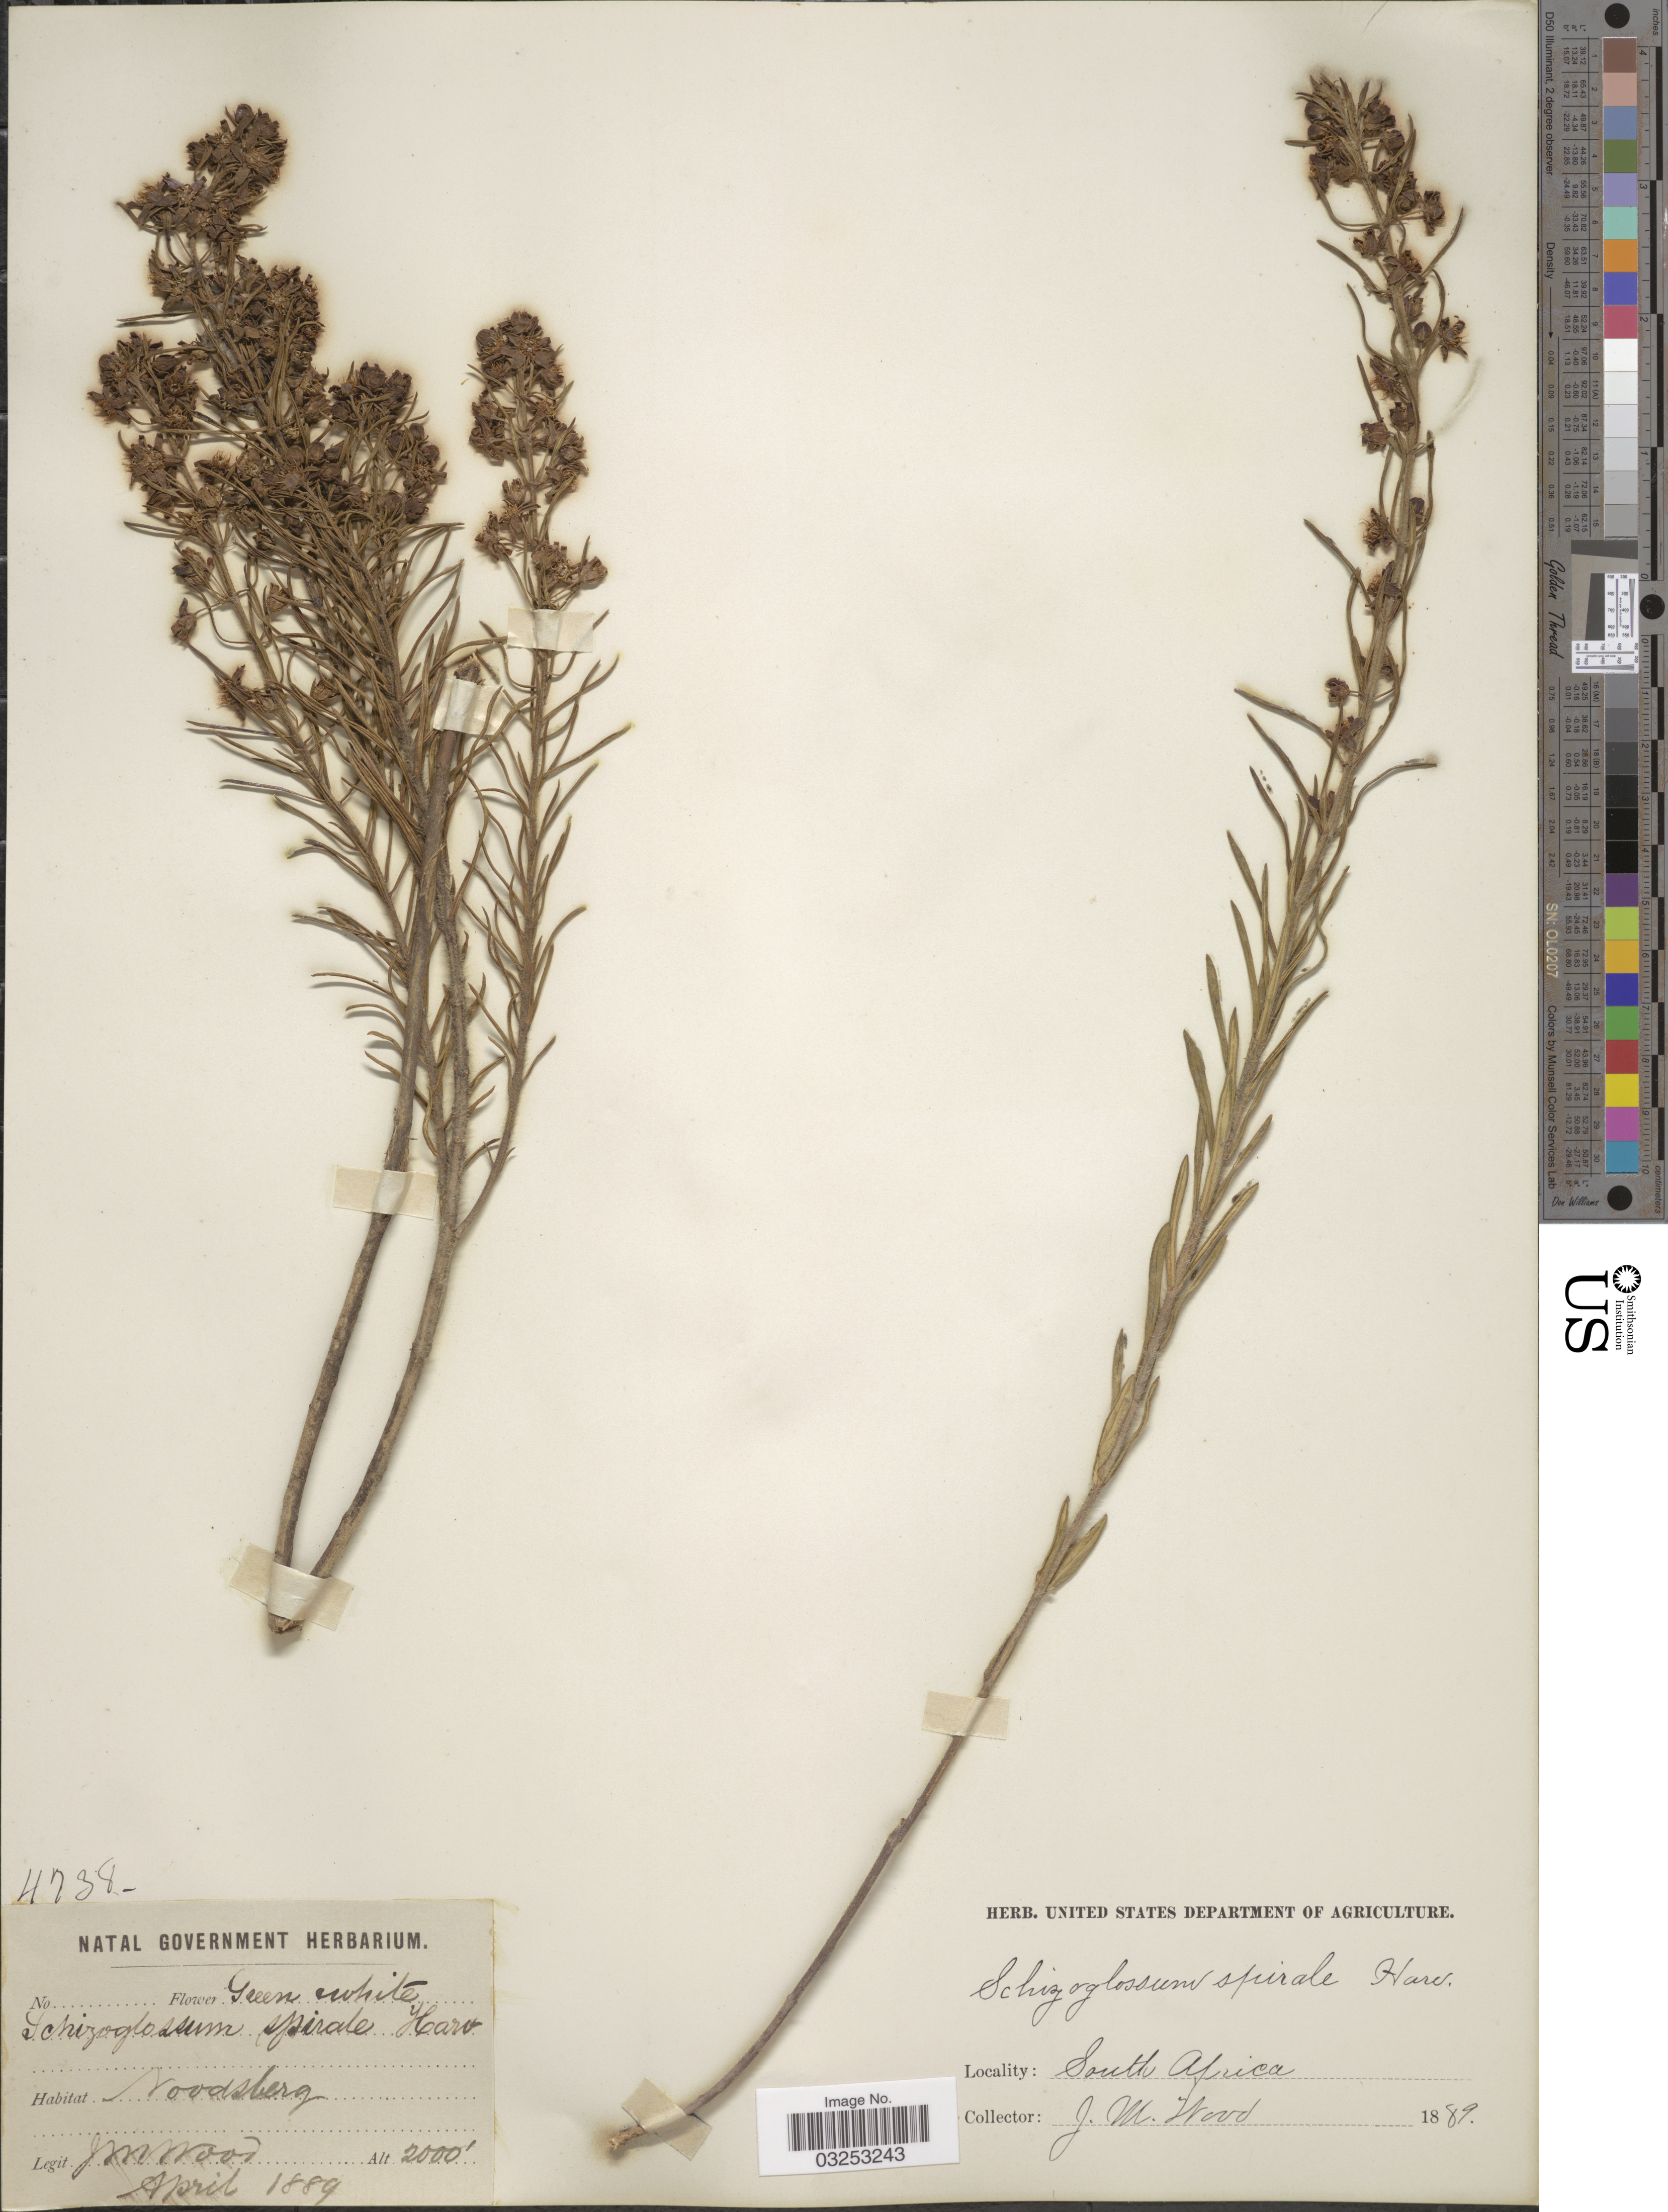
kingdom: Plantae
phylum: Tracheophyta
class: Magnoliopsida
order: Gentianales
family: Apocynaceae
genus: Schizoglossum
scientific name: Schizoglossum spirale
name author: Harv.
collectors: J. Wood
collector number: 4738?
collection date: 1889-04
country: South Africa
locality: Noodsberg.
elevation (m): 610